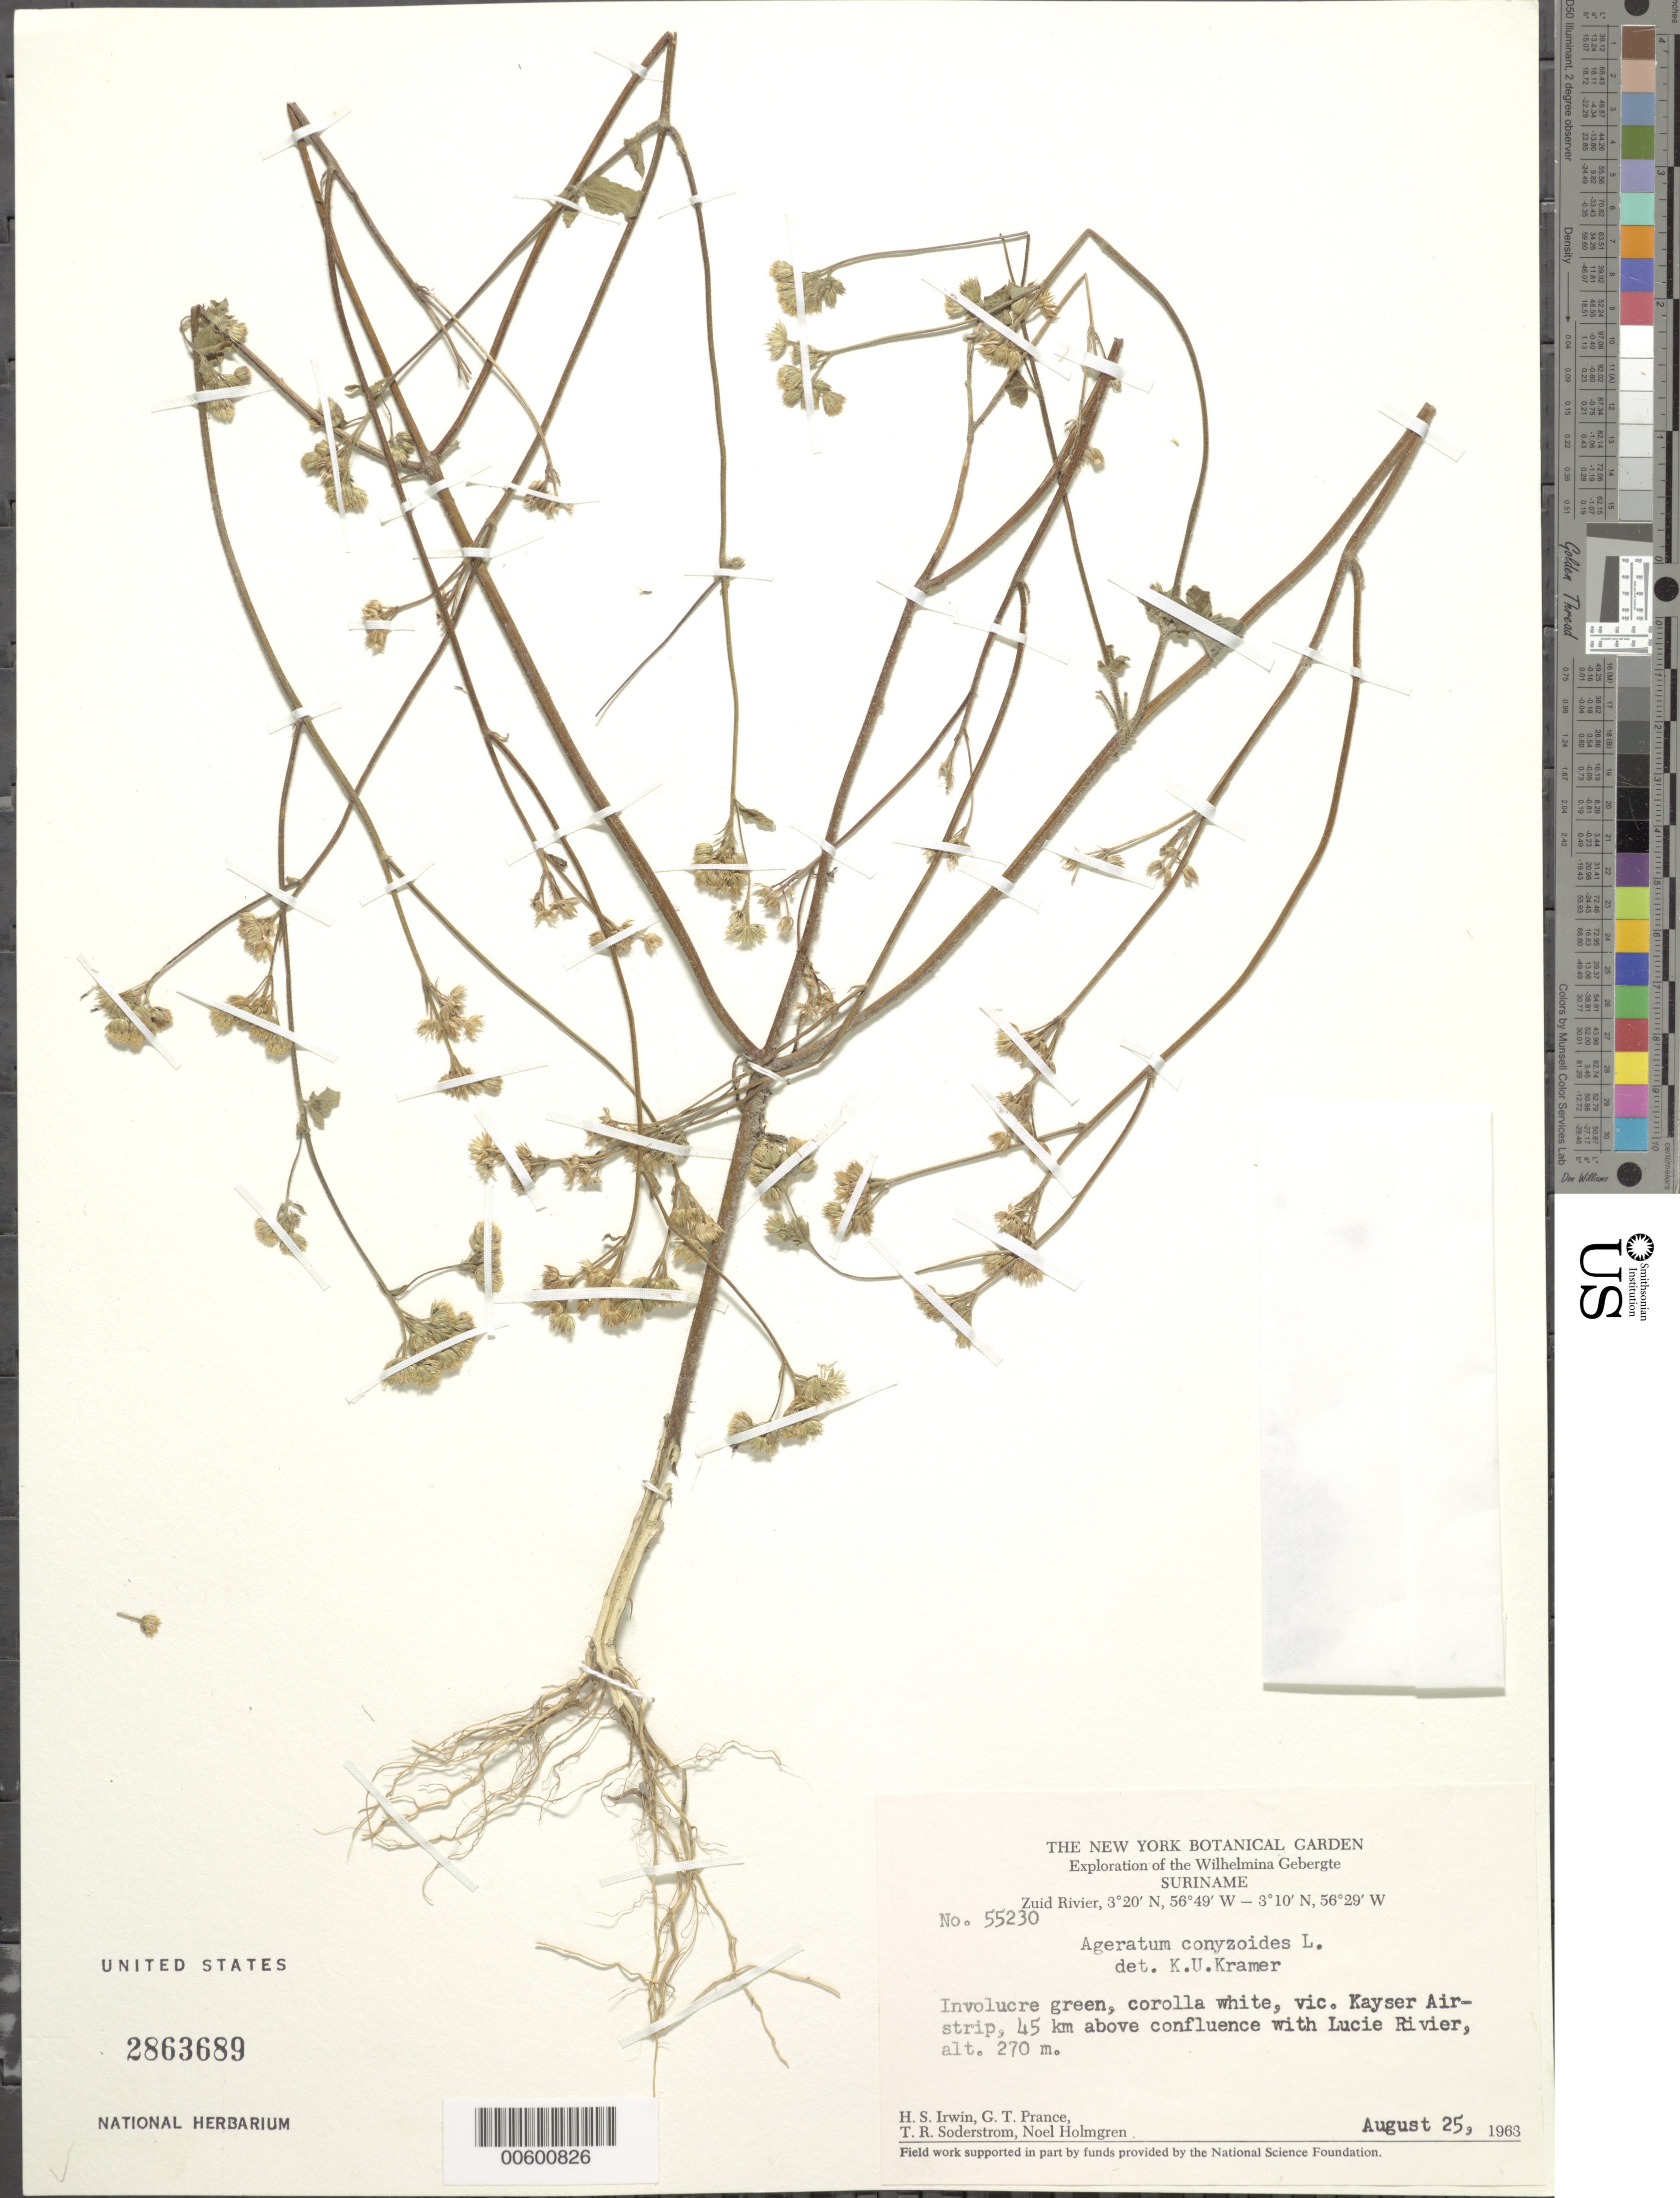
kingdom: Plantae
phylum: Tracheophyta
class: Magnoliopsida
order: Asterales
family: Asteraceae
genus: Ageratum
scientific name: Ageratum conyzoides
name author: L.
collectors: H. Irwin, G. T. Prance, T. R. Soderstrom & N. H. Holmgren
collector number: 55230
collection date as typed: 25-Aug-63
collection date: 1963-08-25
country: Suriname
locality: Kayser Airstrip, Zuid R., 45 km above confl. with Lucie R., Wilhelmina Gebergte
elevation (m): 270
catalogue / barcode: US 2863689